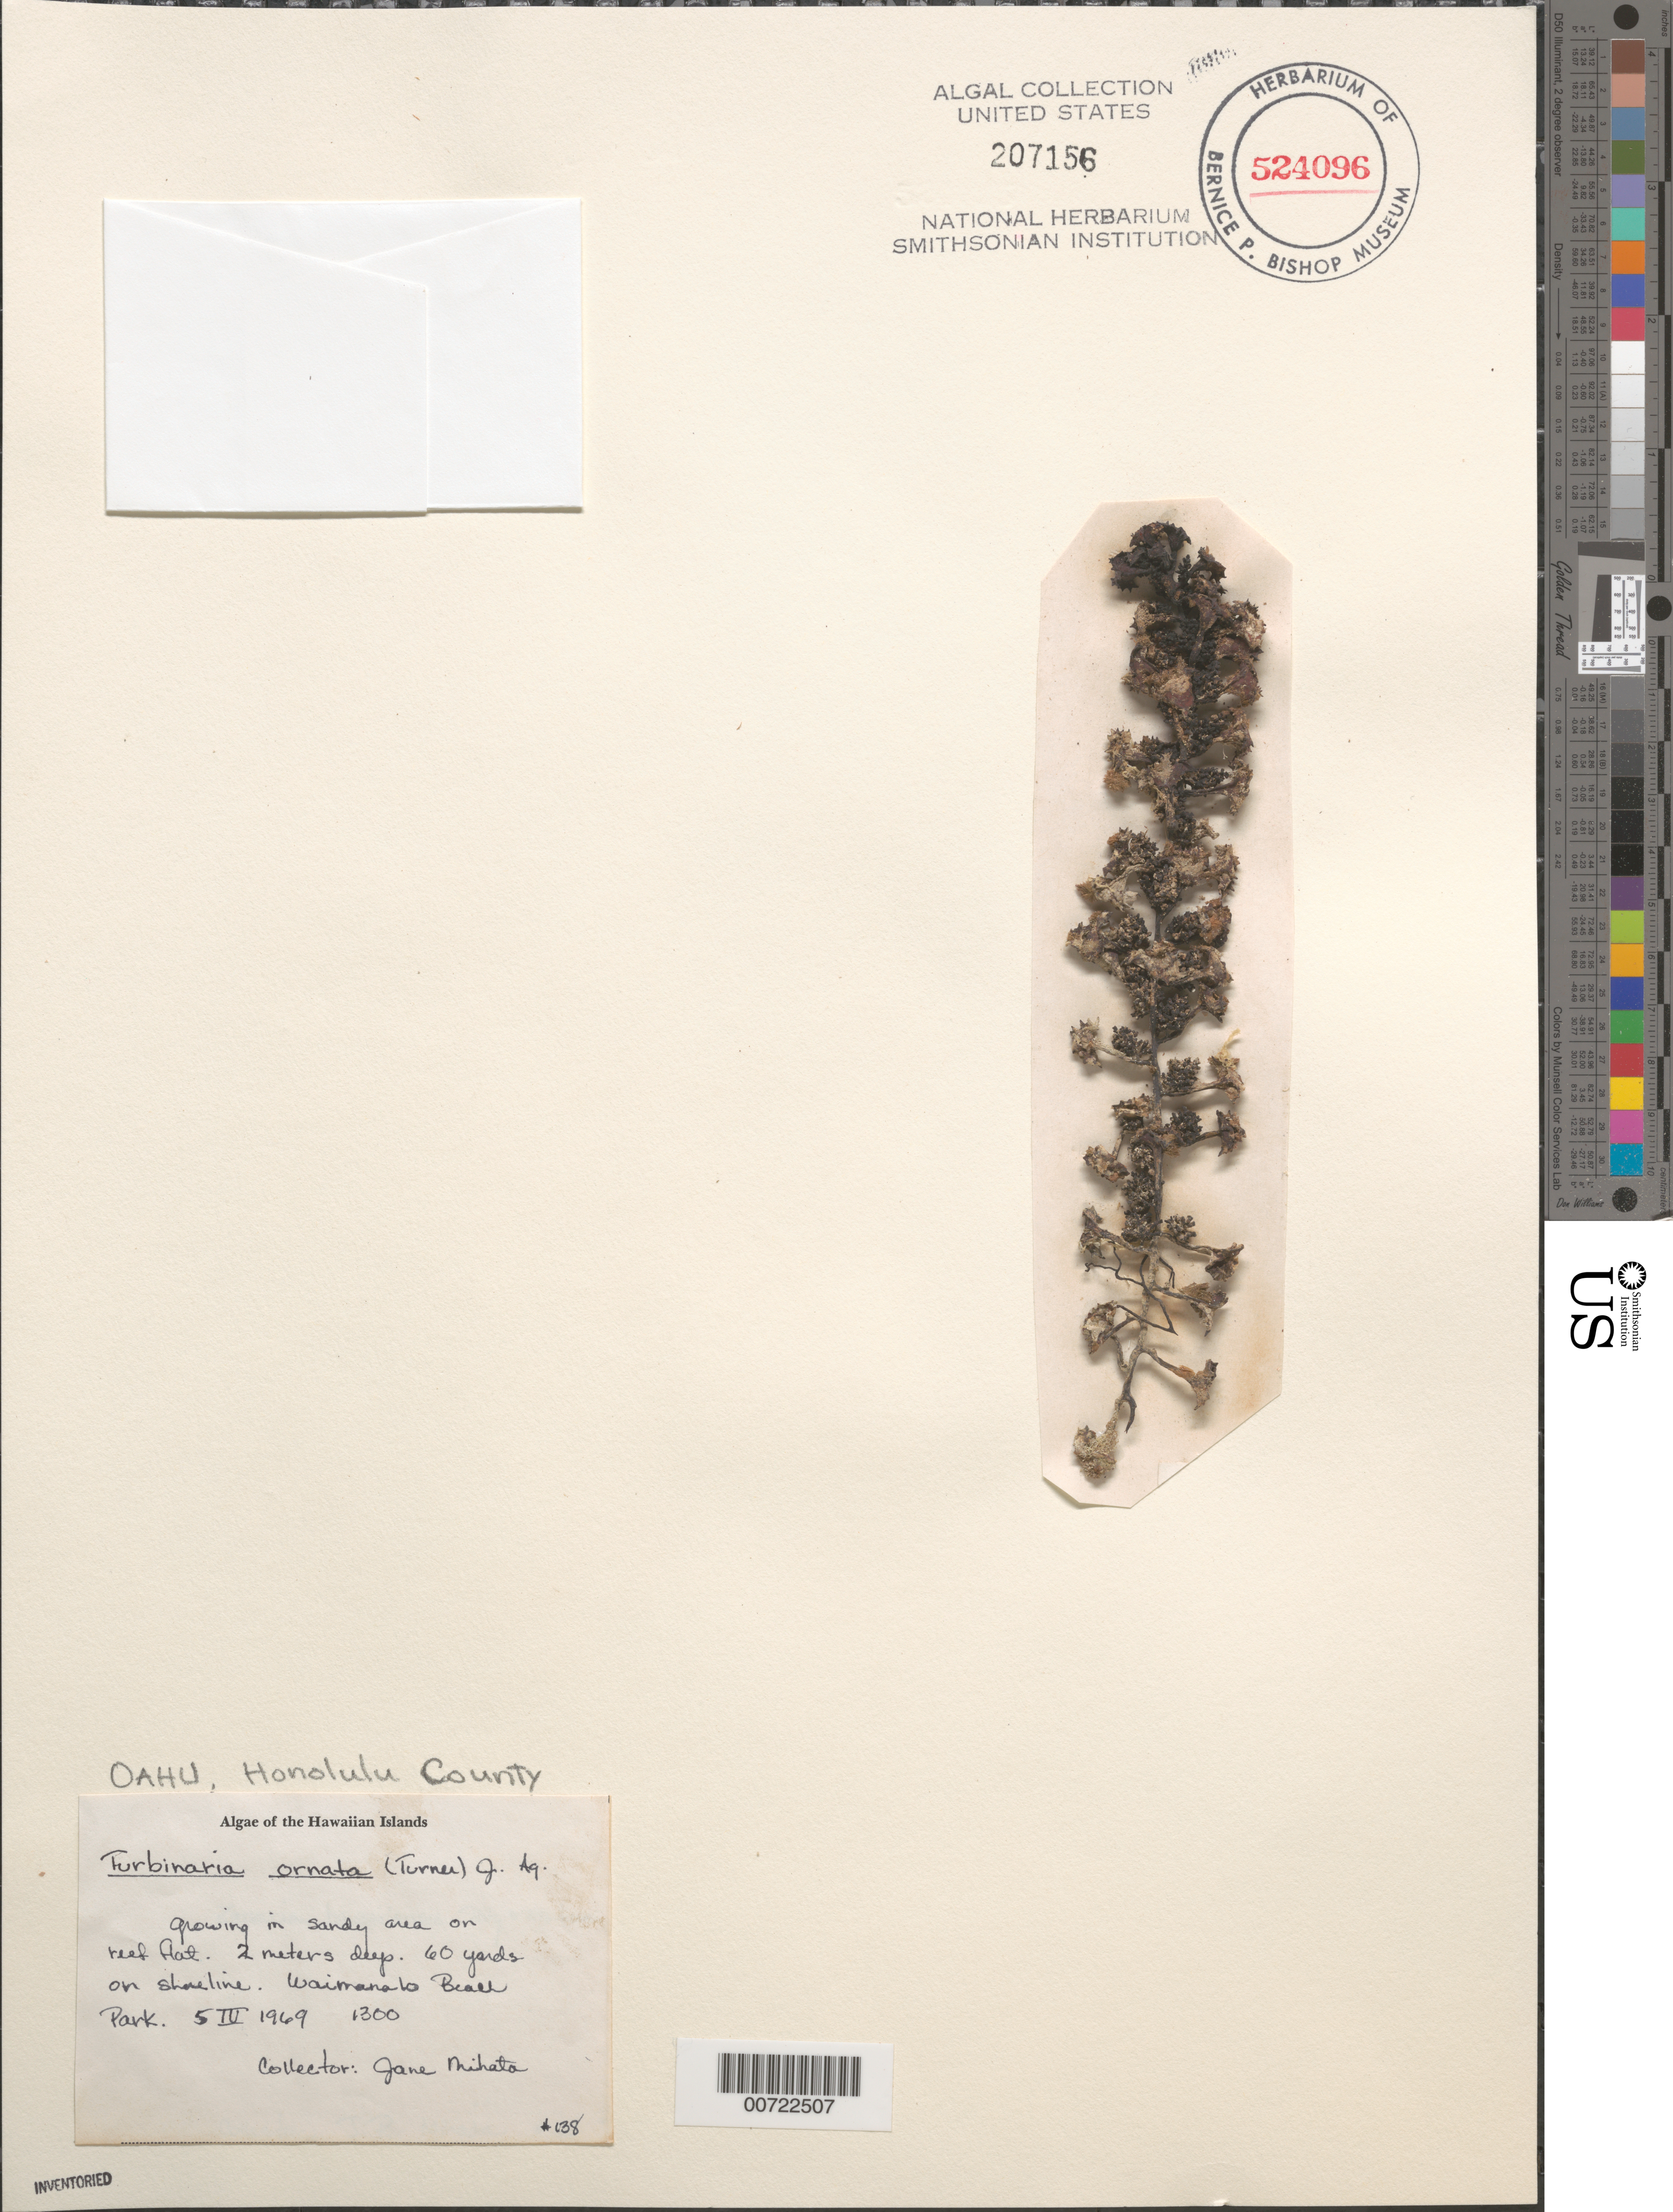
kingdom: Chromista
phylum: Ochrophyta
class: Phaeophyceae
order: Fucales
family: Sargassaceae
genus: Turbinaria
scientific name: Turbinaria ornata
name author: (Turner) J. Agardh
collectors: J. Mihata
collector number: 138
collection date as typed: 05 Apr 1969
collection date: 1969-04-05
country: United States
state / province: Hawaii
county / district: Honolulu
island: Oahu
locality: Waimanalo Beach Park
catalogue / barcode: US 207156